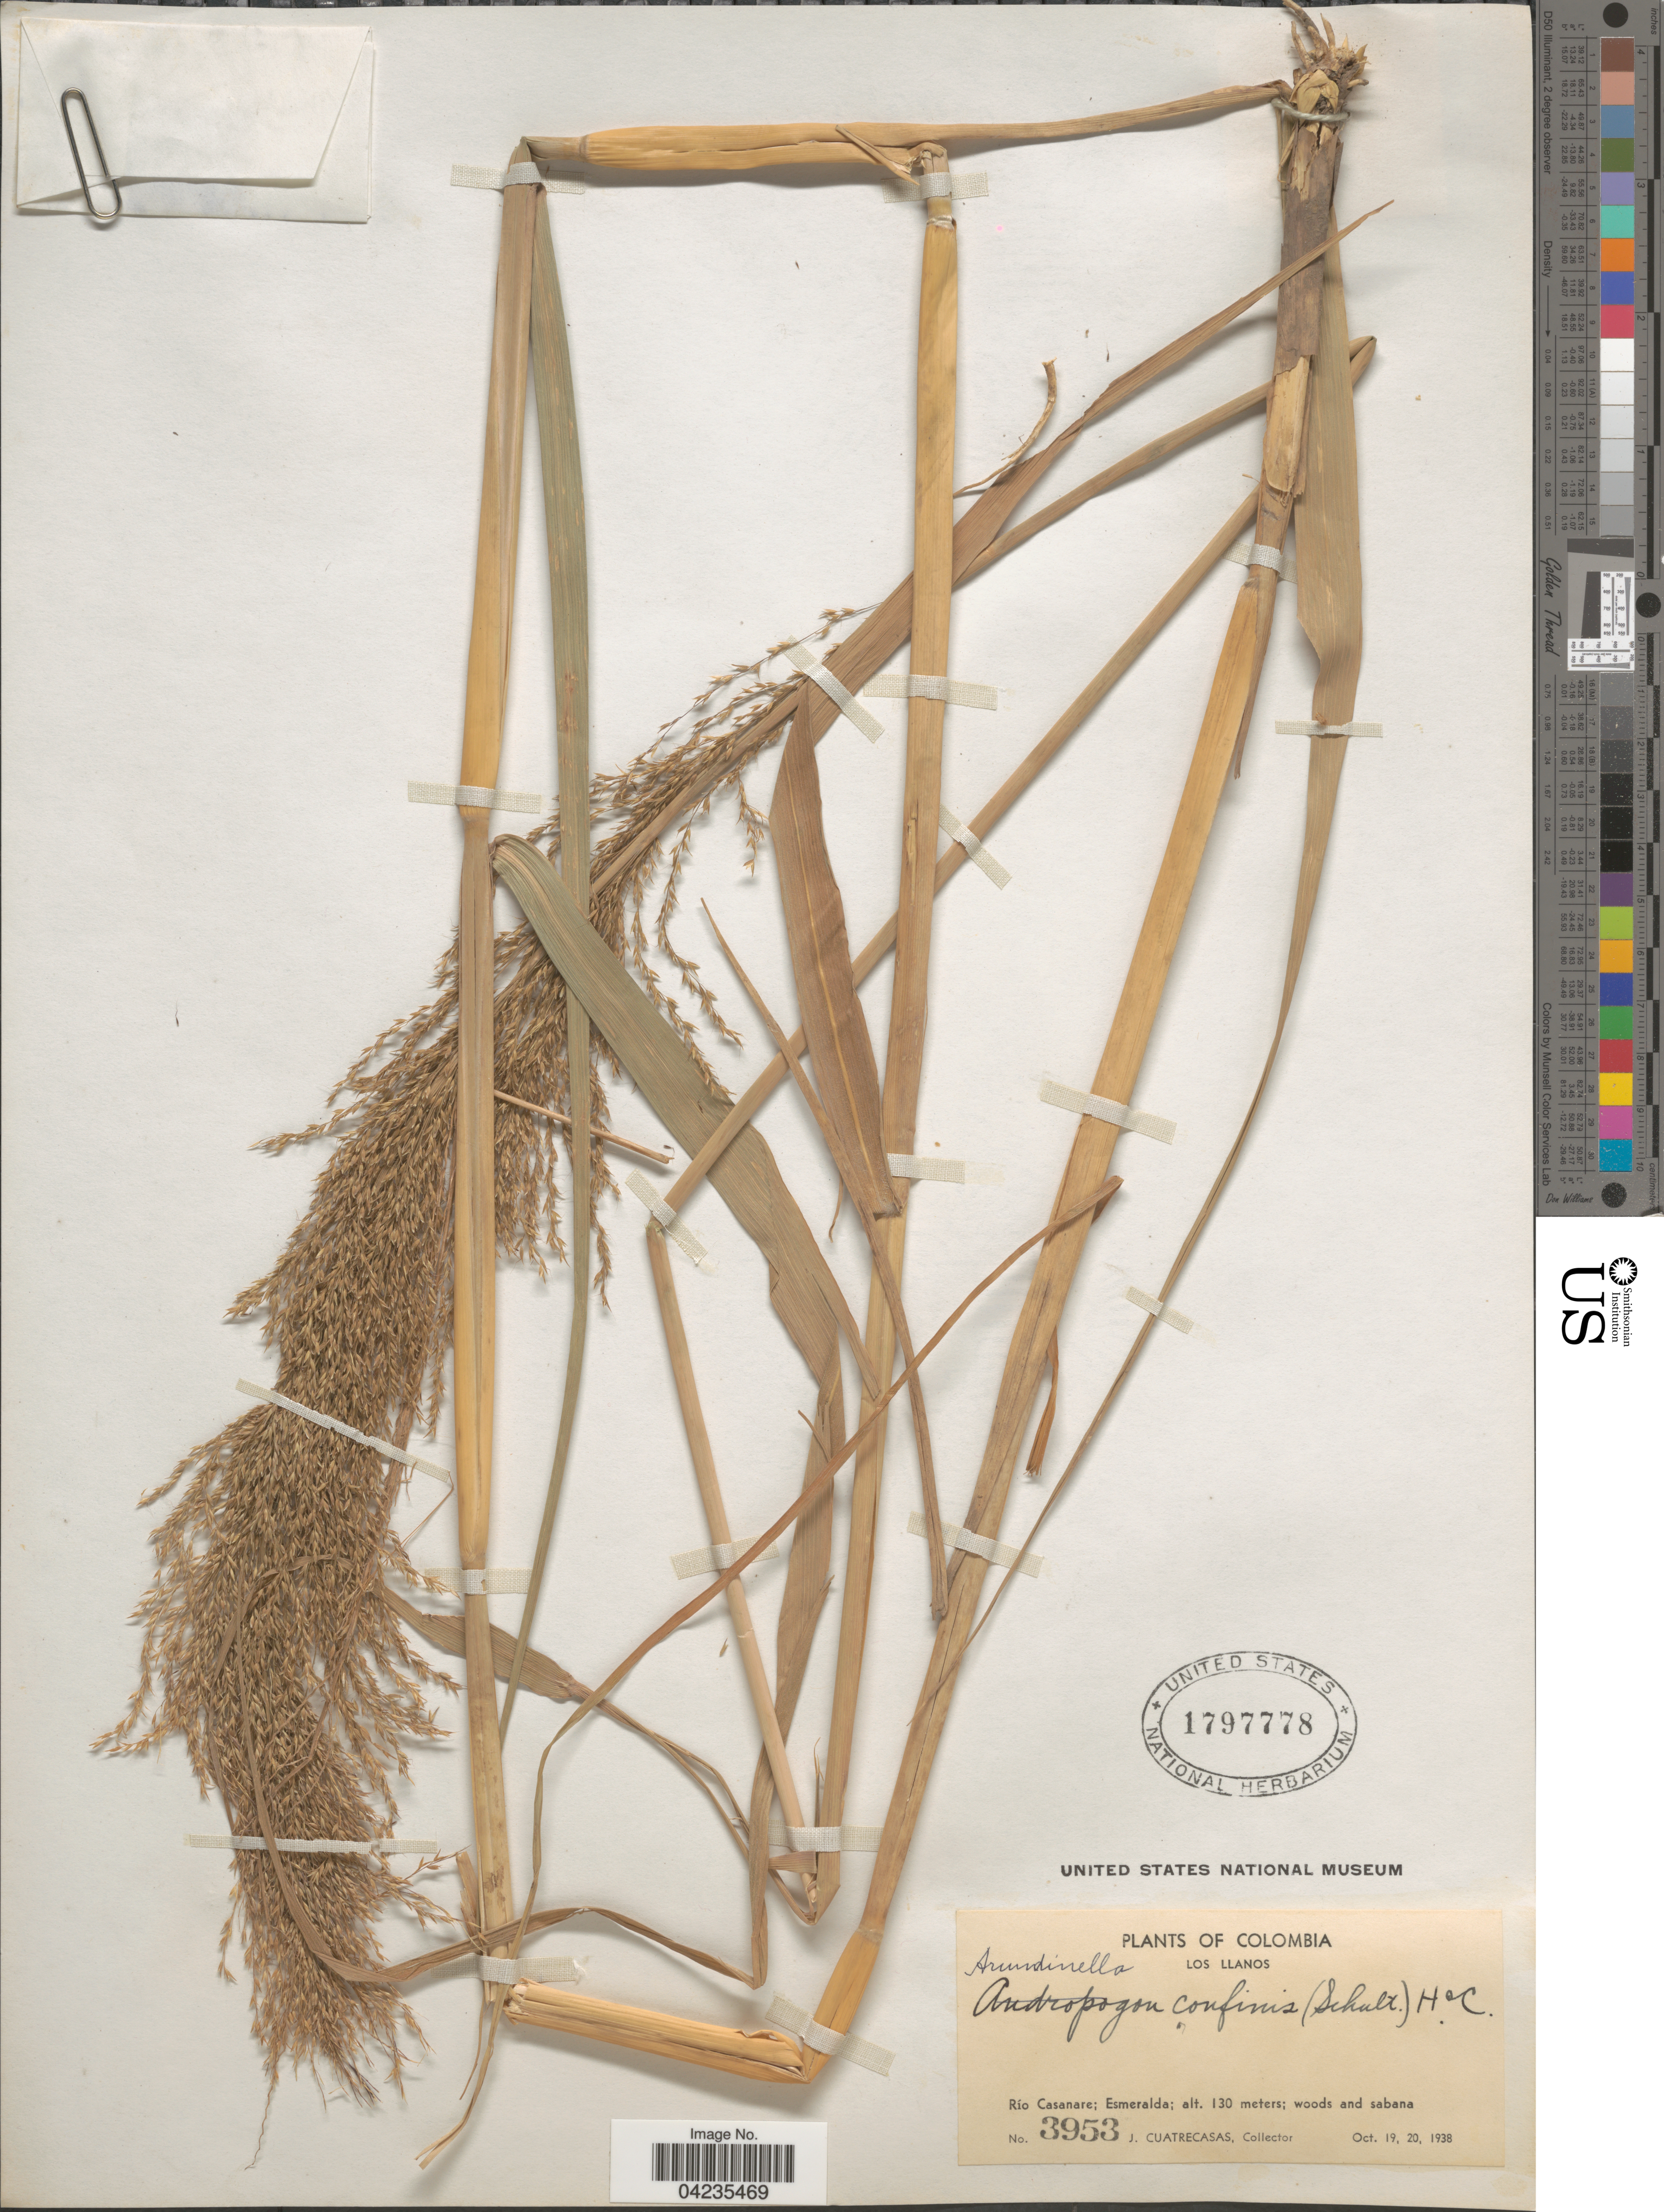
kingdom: Plantae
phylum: Tracheophyta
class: Liliopsida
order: Poales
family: Poaceae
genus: Arundinella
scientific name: Arundinella hispida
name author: (Humb. & Bonpl. ex Willd.) Kuntze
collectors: J. Cuatrecasas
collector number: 3953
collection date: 1938-10-19/1938-10-20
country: Colombia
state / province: Casanare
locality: Los Llanos. Río Casanare; Esmeralda.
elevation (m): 130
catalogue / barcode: US 1797778